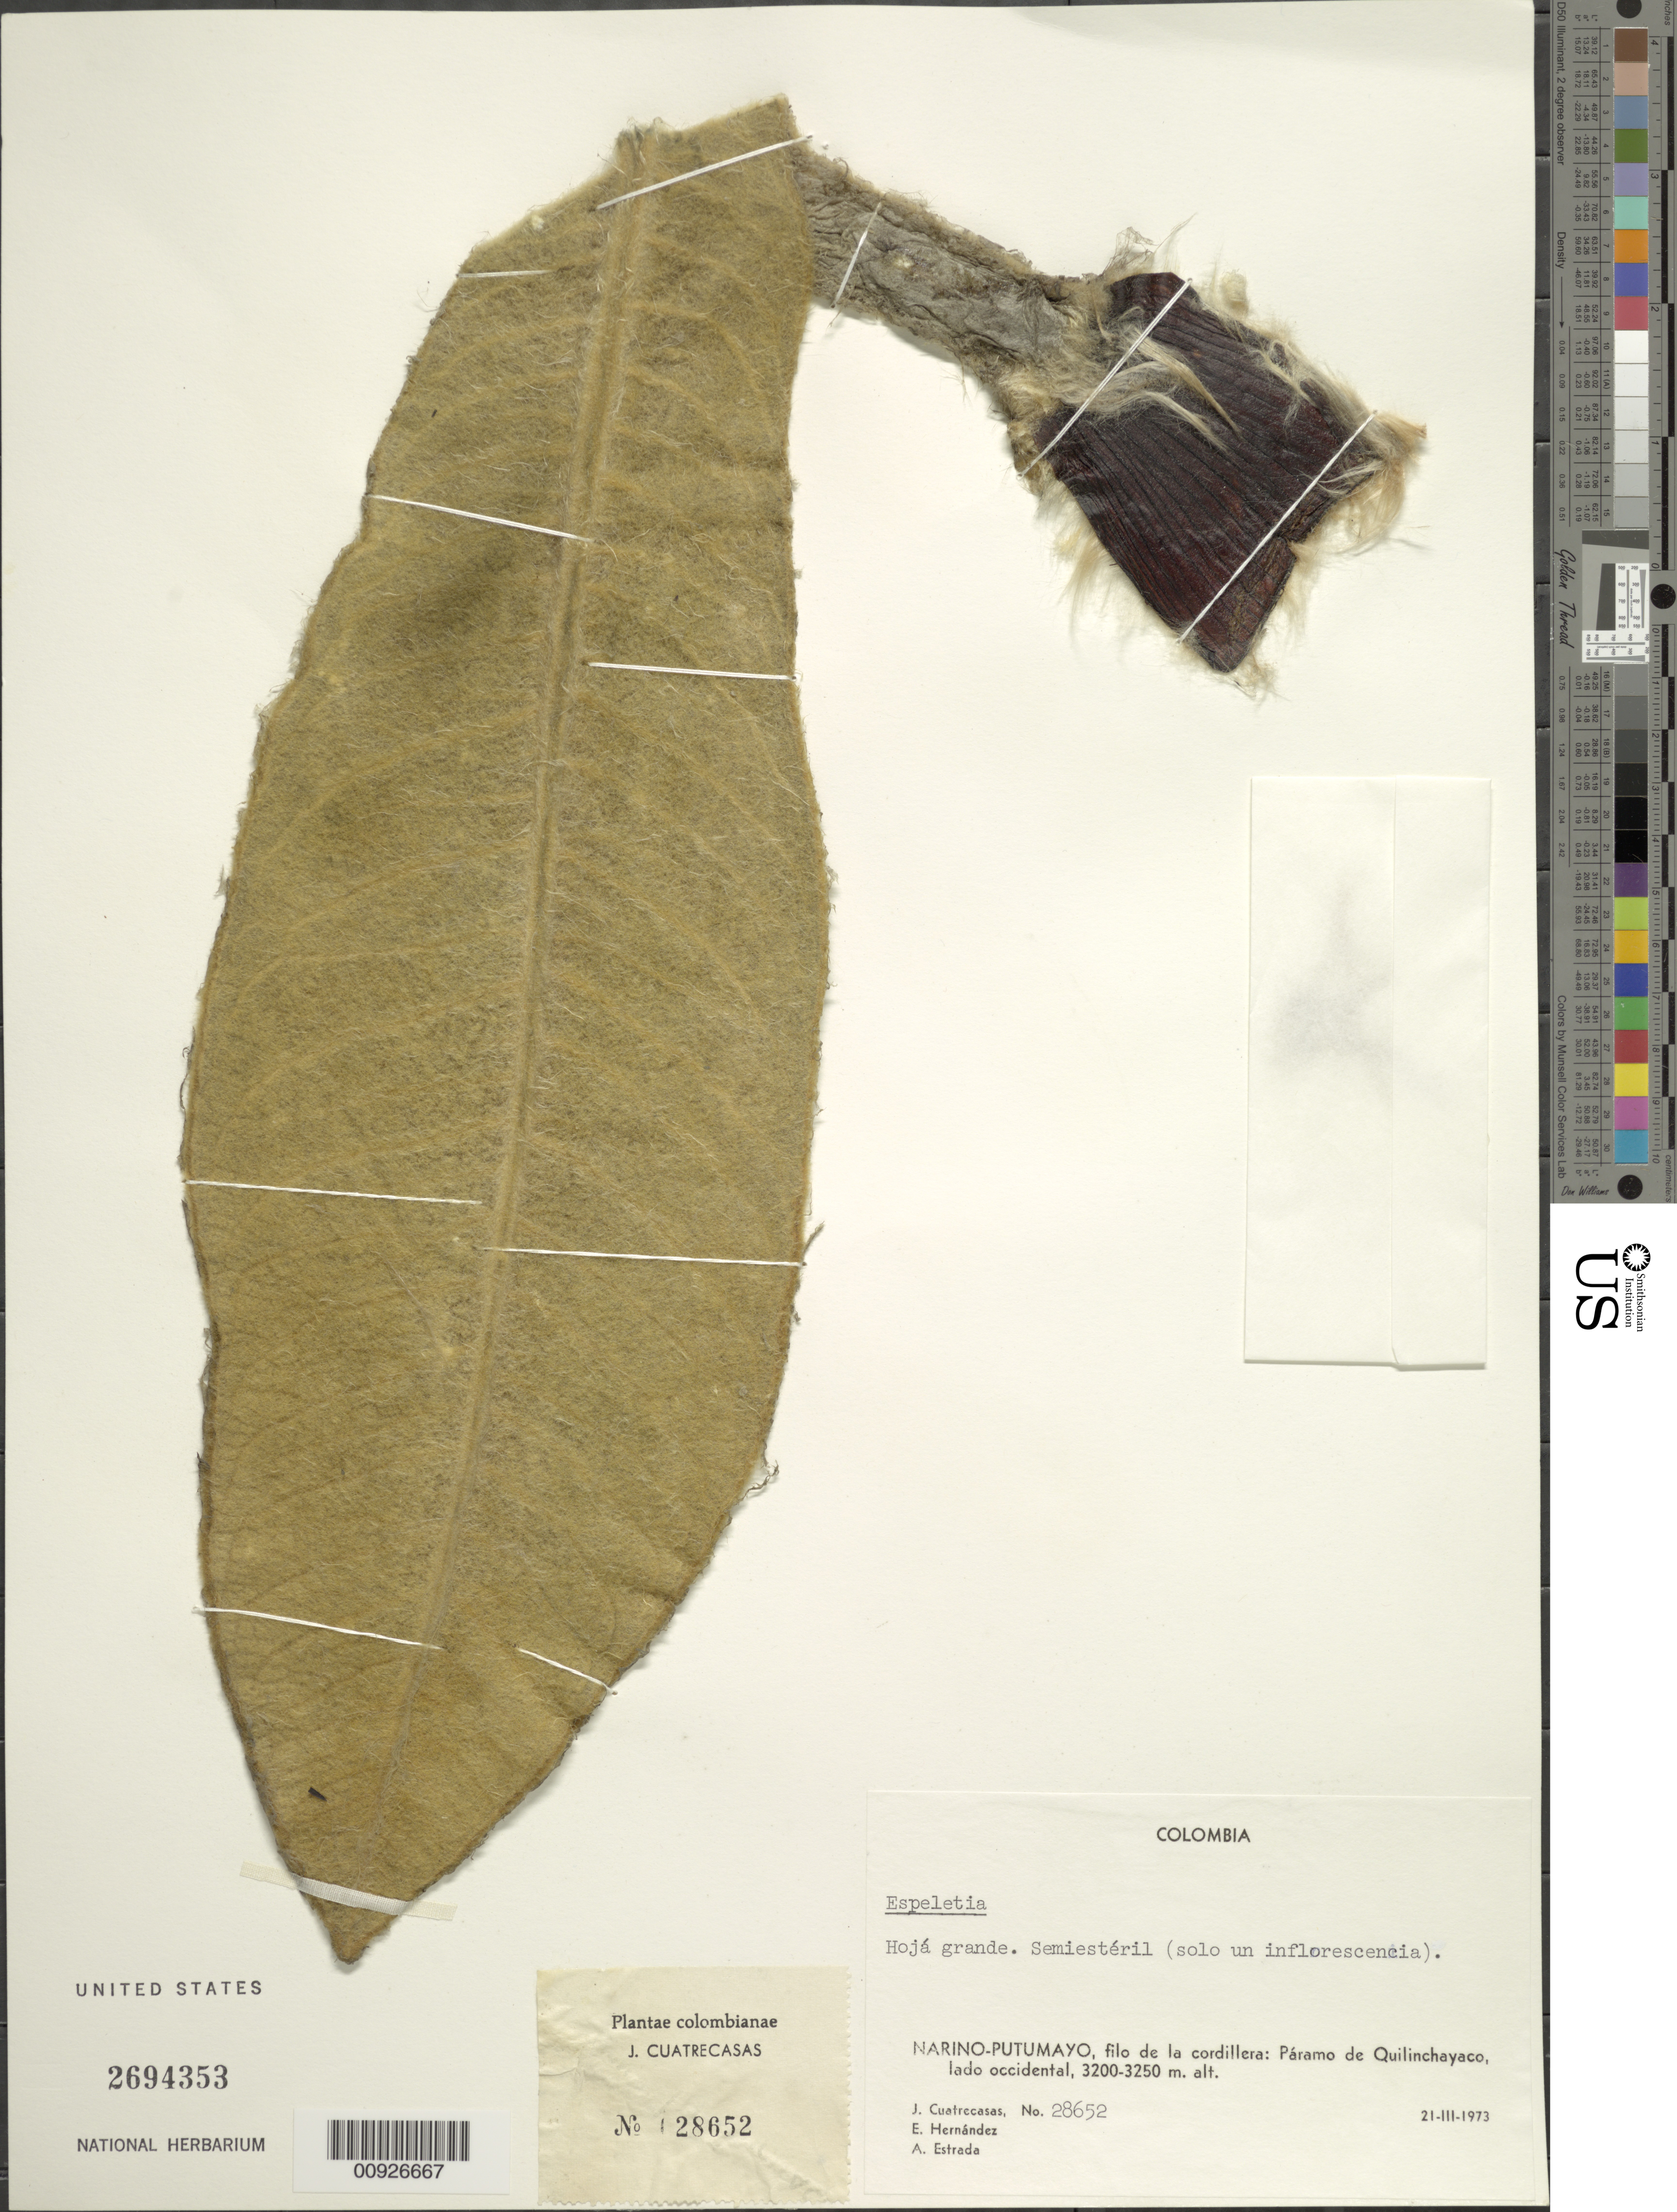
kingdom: Plantae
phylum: Tracheophyta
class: Magnoliopsida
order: Asterales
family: Asteraceae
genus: Espeletia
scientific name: Espeletia pycnophylla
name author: Cuatrec.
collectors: J. Cuatrecasas, E. Hernández & A. Estrada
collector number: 28652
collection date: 1973-03-21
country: Colombia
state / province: Nariño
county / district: Nariño-Putumayo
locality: Paramo de Quilinchayaco. Filo de La Cordillera, Lado Oriental.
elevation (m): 3200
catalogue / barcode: US 2694353